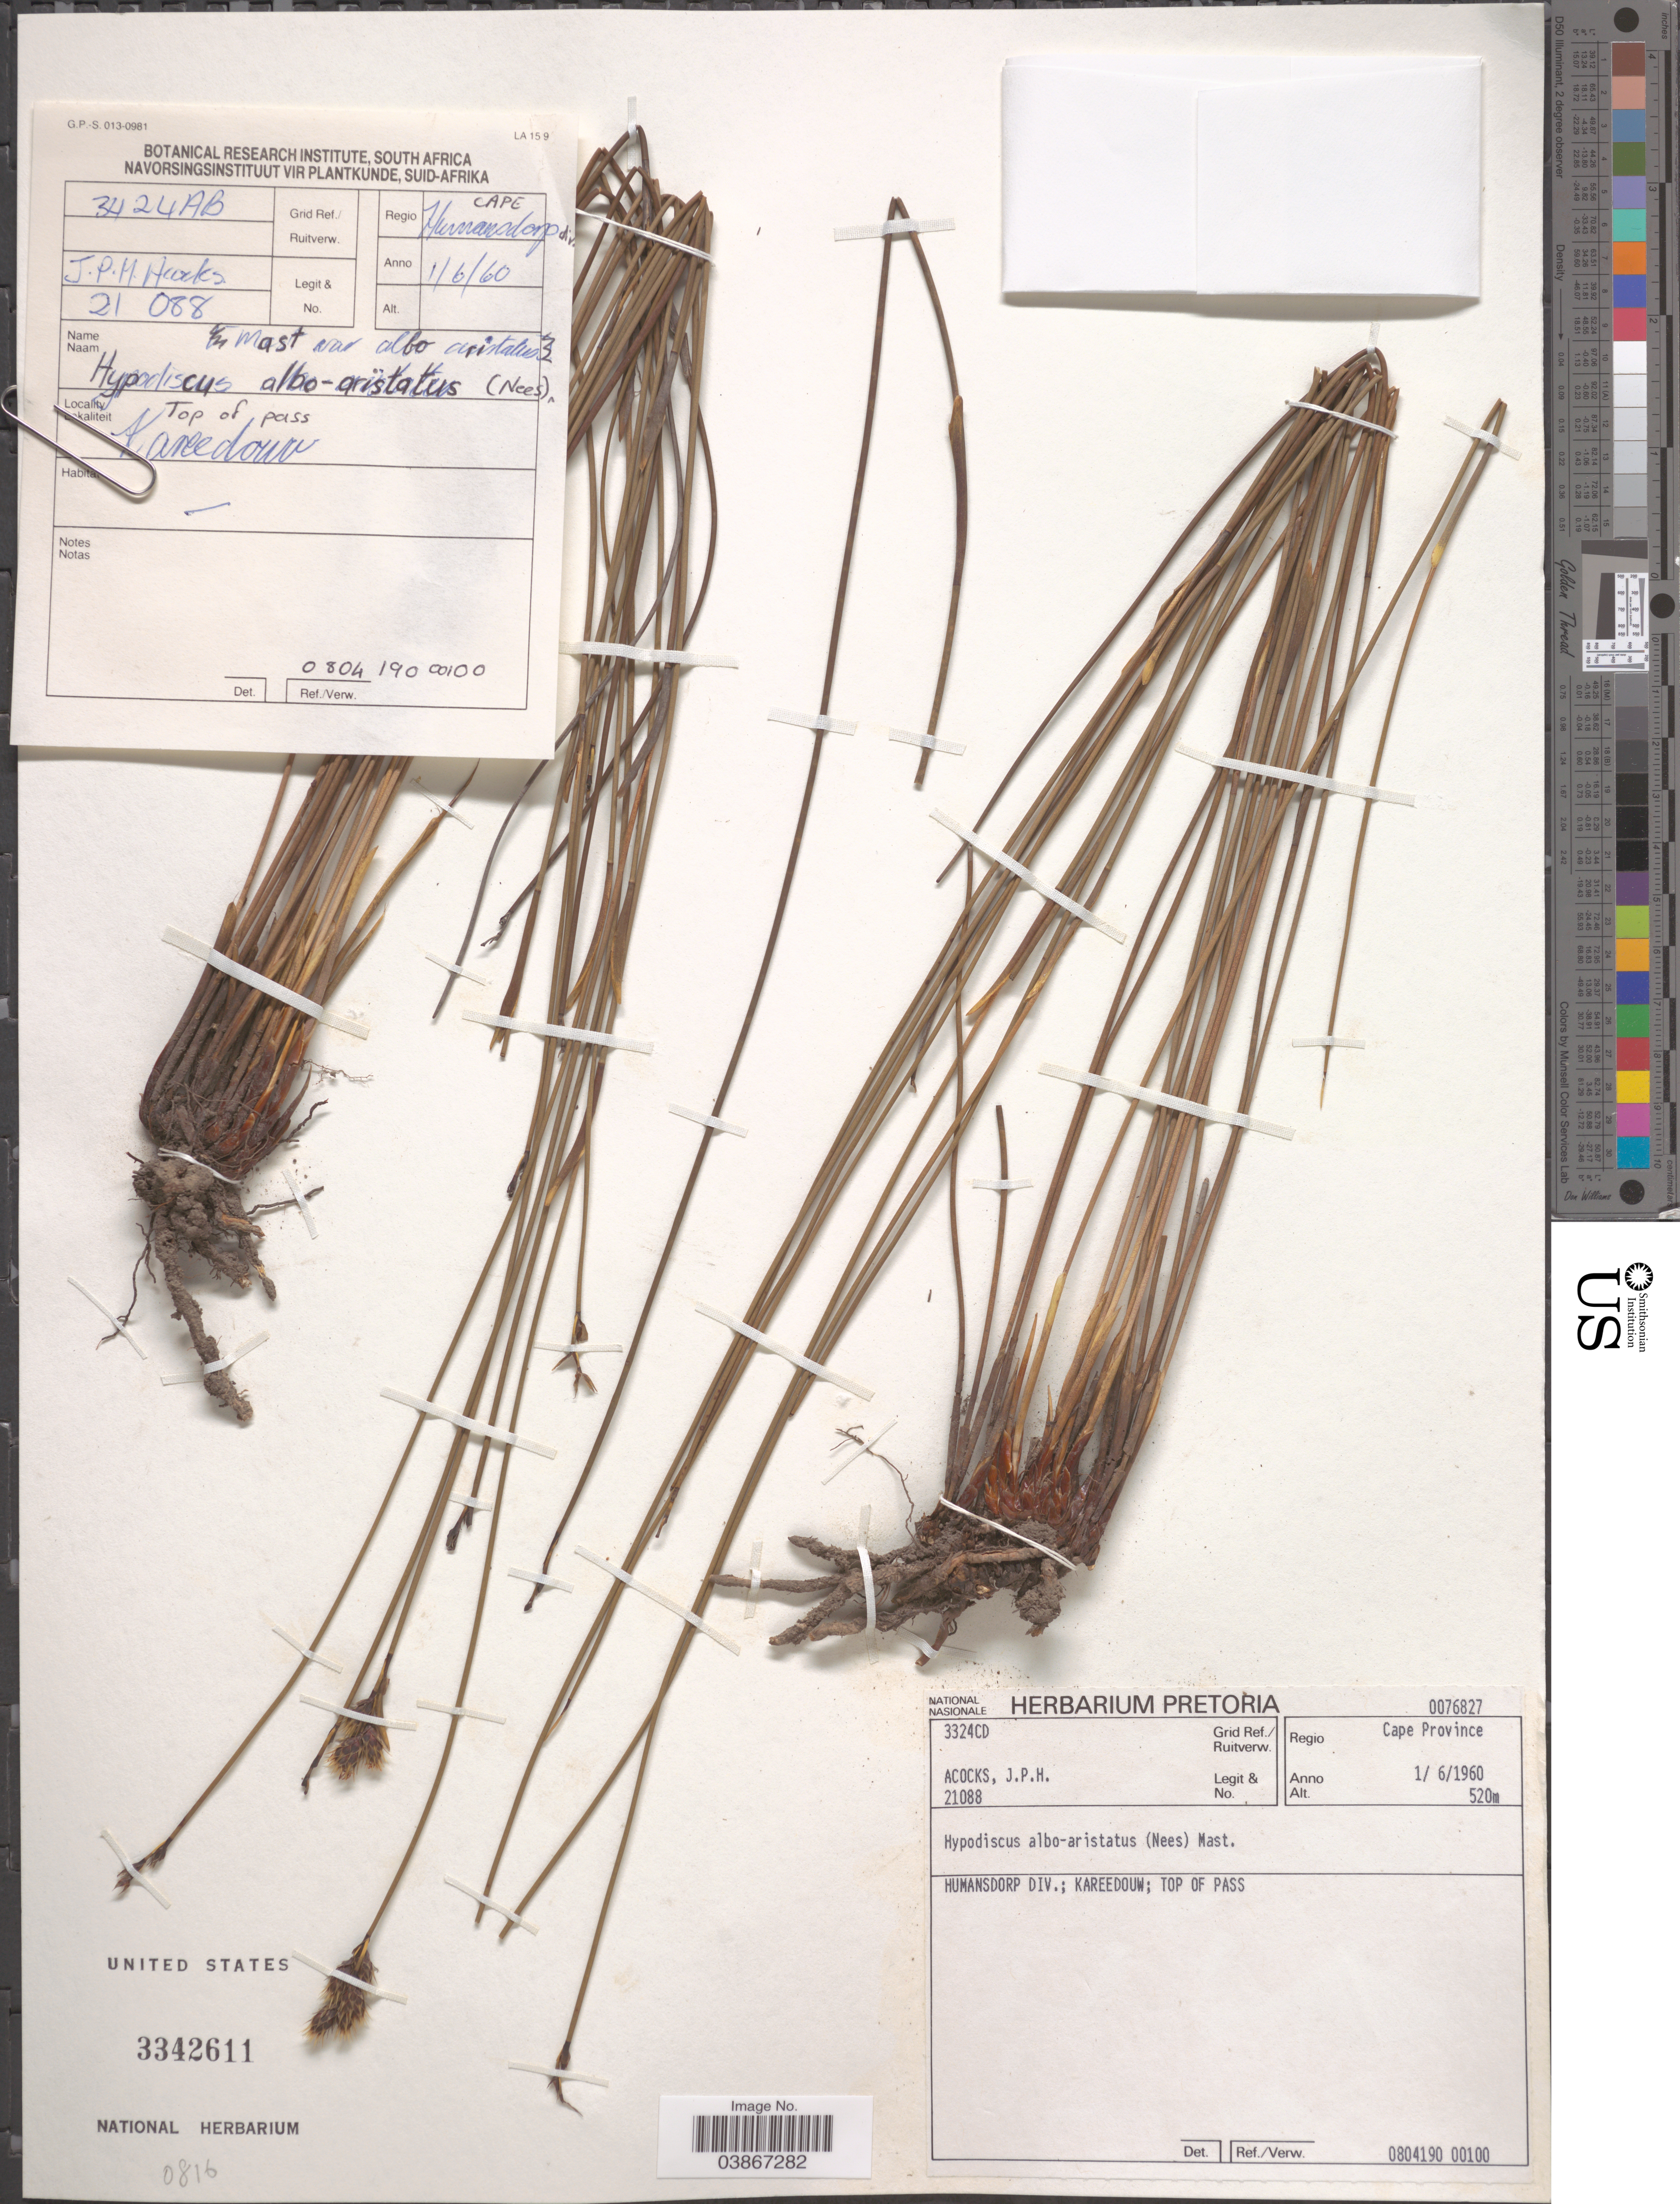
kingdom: Plantae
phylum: Tracheophyta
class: Liliopsida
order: Poales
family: Restionaceae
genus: Hypodiscus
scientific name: Hypodiscus alboaristatus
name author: (Nees) Mast.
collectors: J. P. Acocks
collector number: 21088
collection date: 1960-06-01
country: South Africa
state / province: Eastern Cape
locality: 3324CD Grid Ref./Ruitverw. Regio Cape Province. Humansdorp Div.; Kareedouw; top of pass.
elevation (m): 520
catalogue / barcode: US 3342611